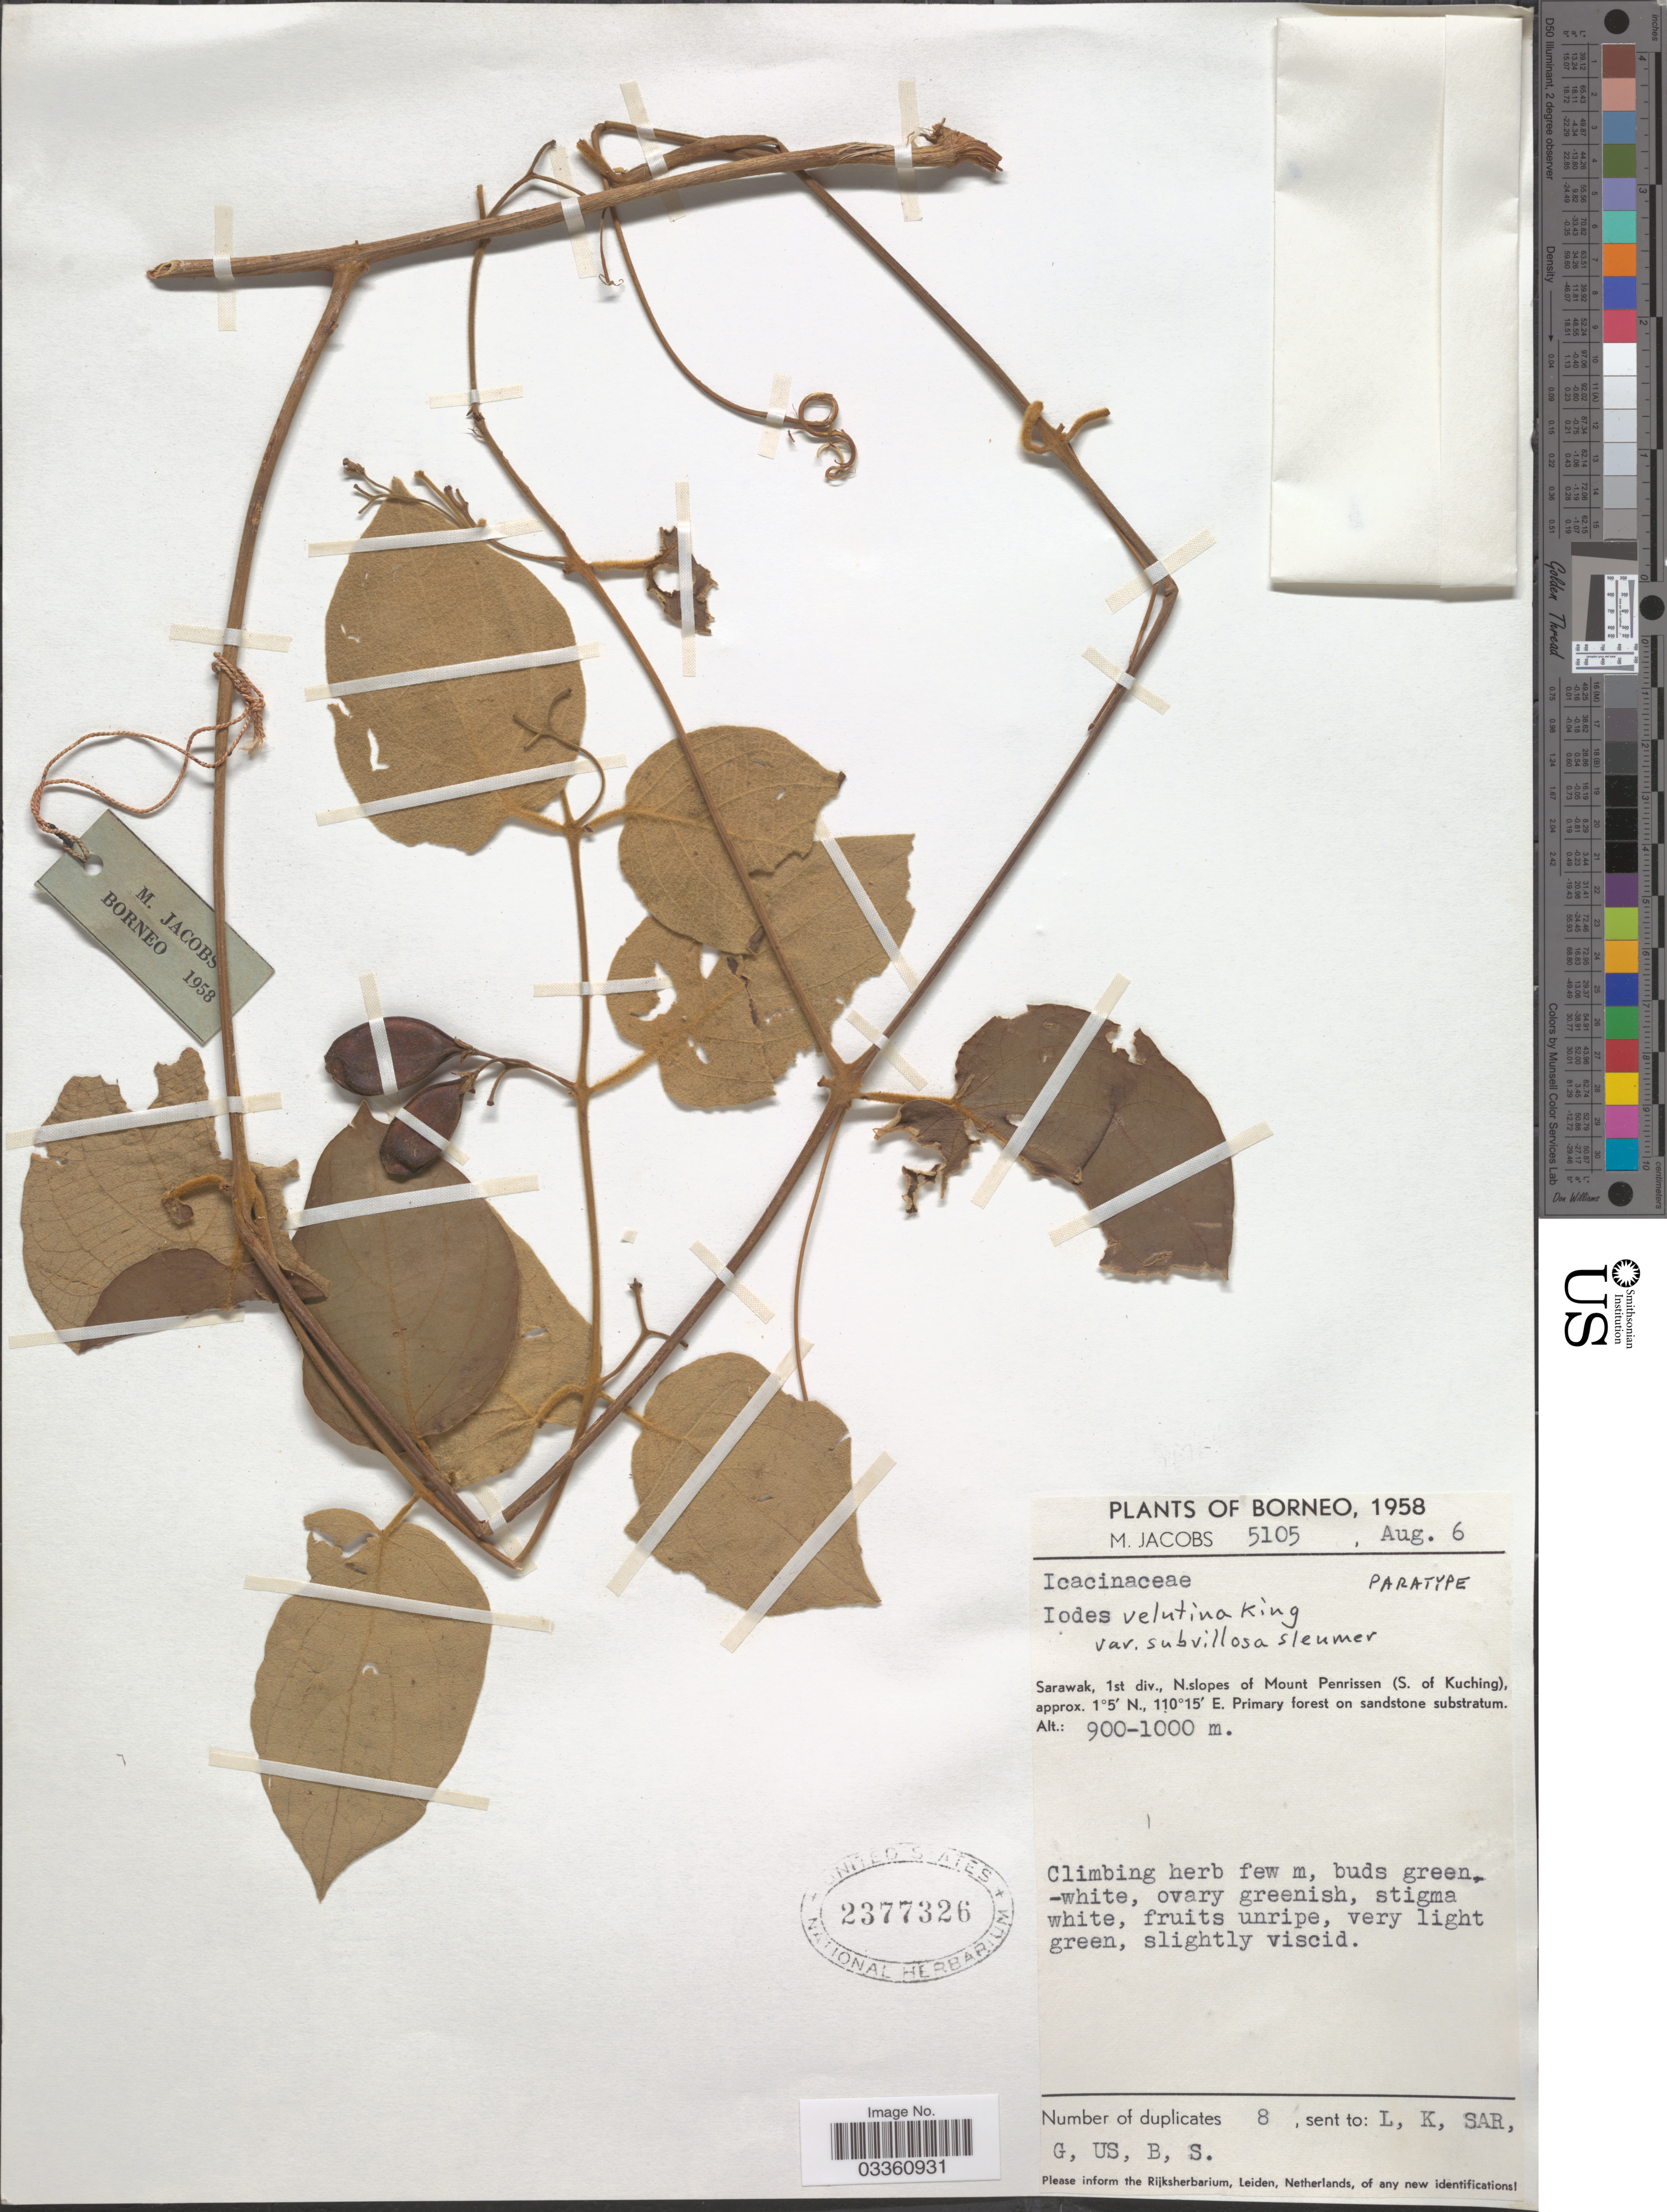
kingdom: Plantae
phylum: Tracheophyta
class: Magnoliopsida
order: Icacinales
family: Icacinaceae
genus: Iodes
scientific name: Iodes velutina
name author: King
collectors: M. Jacobs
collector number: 5105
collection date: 1958-08-06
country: Malaysia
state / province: Sarawak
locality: Borneo. 1st div., N.slopes of Mount Penrissen (S. of Kuching).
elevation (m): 900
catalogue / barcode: US 2377326